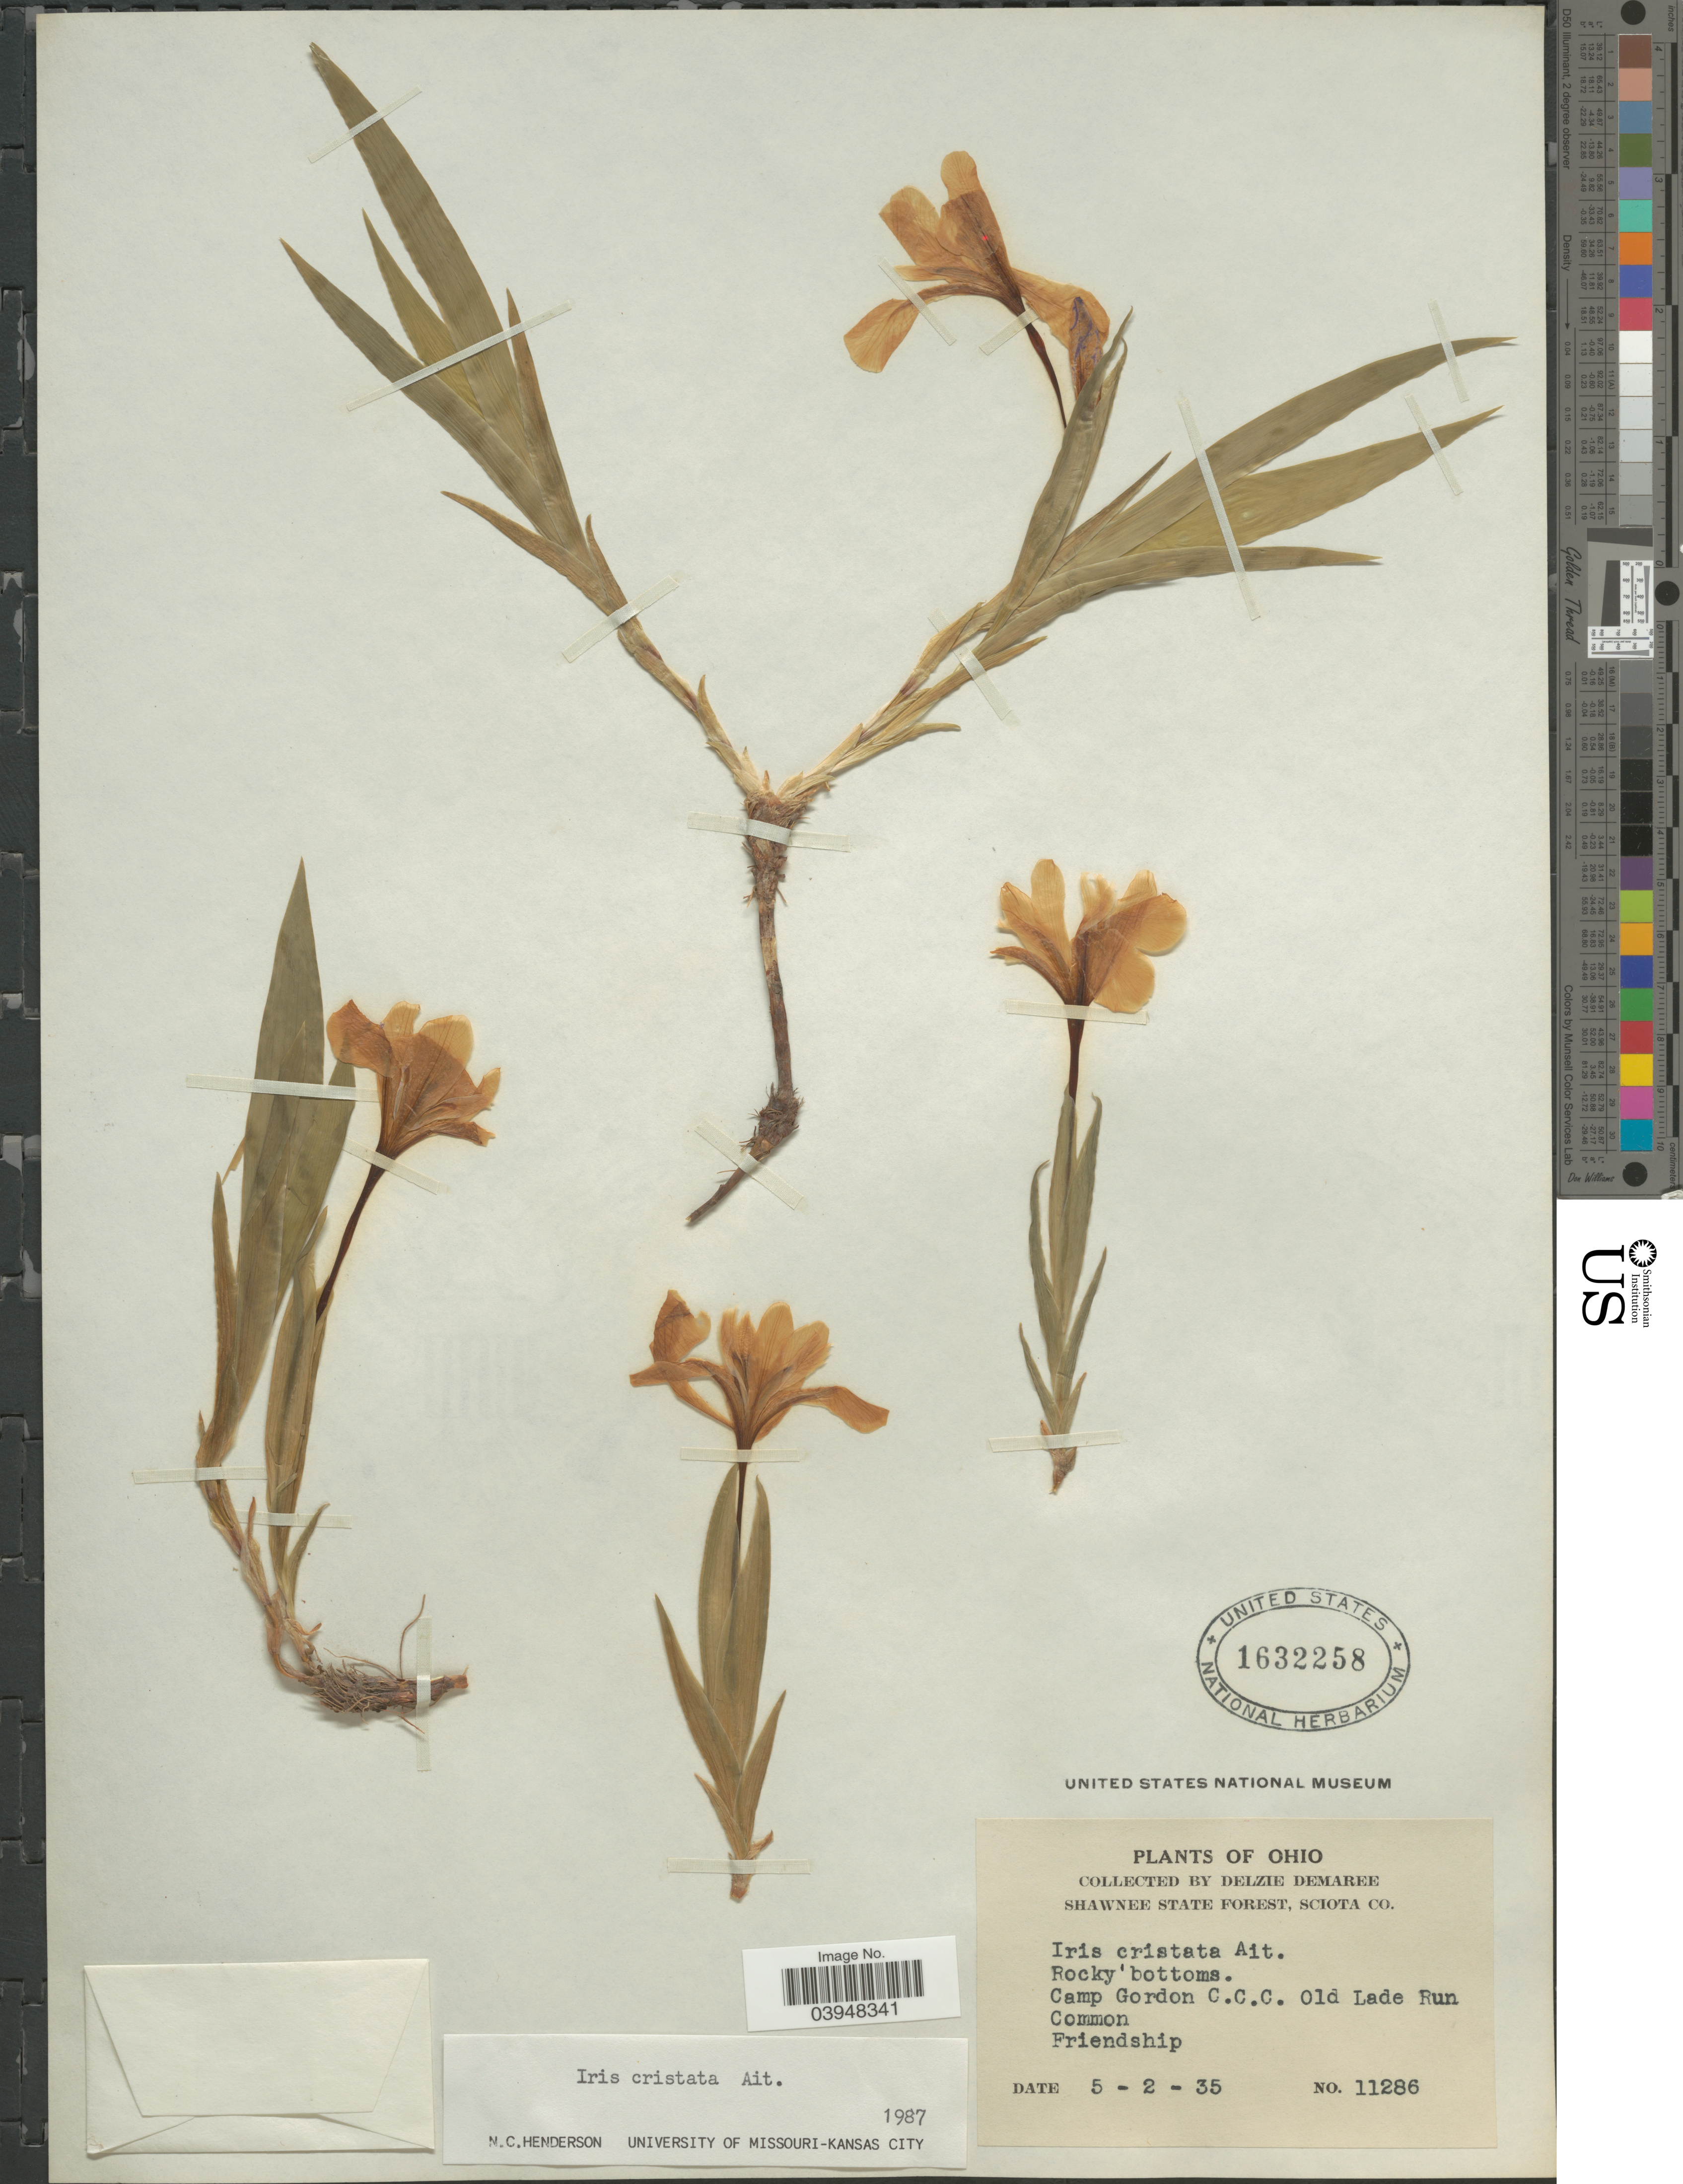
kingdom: Plantae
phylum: Tracheophyta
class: Liliopsida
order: Asparagales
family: Iridaceae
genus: Iris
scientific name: Iris cristata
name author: Aiton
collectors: D. Demaree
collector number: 11286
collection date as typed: Transcribed d/m/y: 2/5/35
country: United States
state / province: Ohio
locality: Shawnee State Forest, Sciota Co. Camp Gordon C.C.C. Old Lade Run. Friendship.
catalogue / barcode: US 1632258